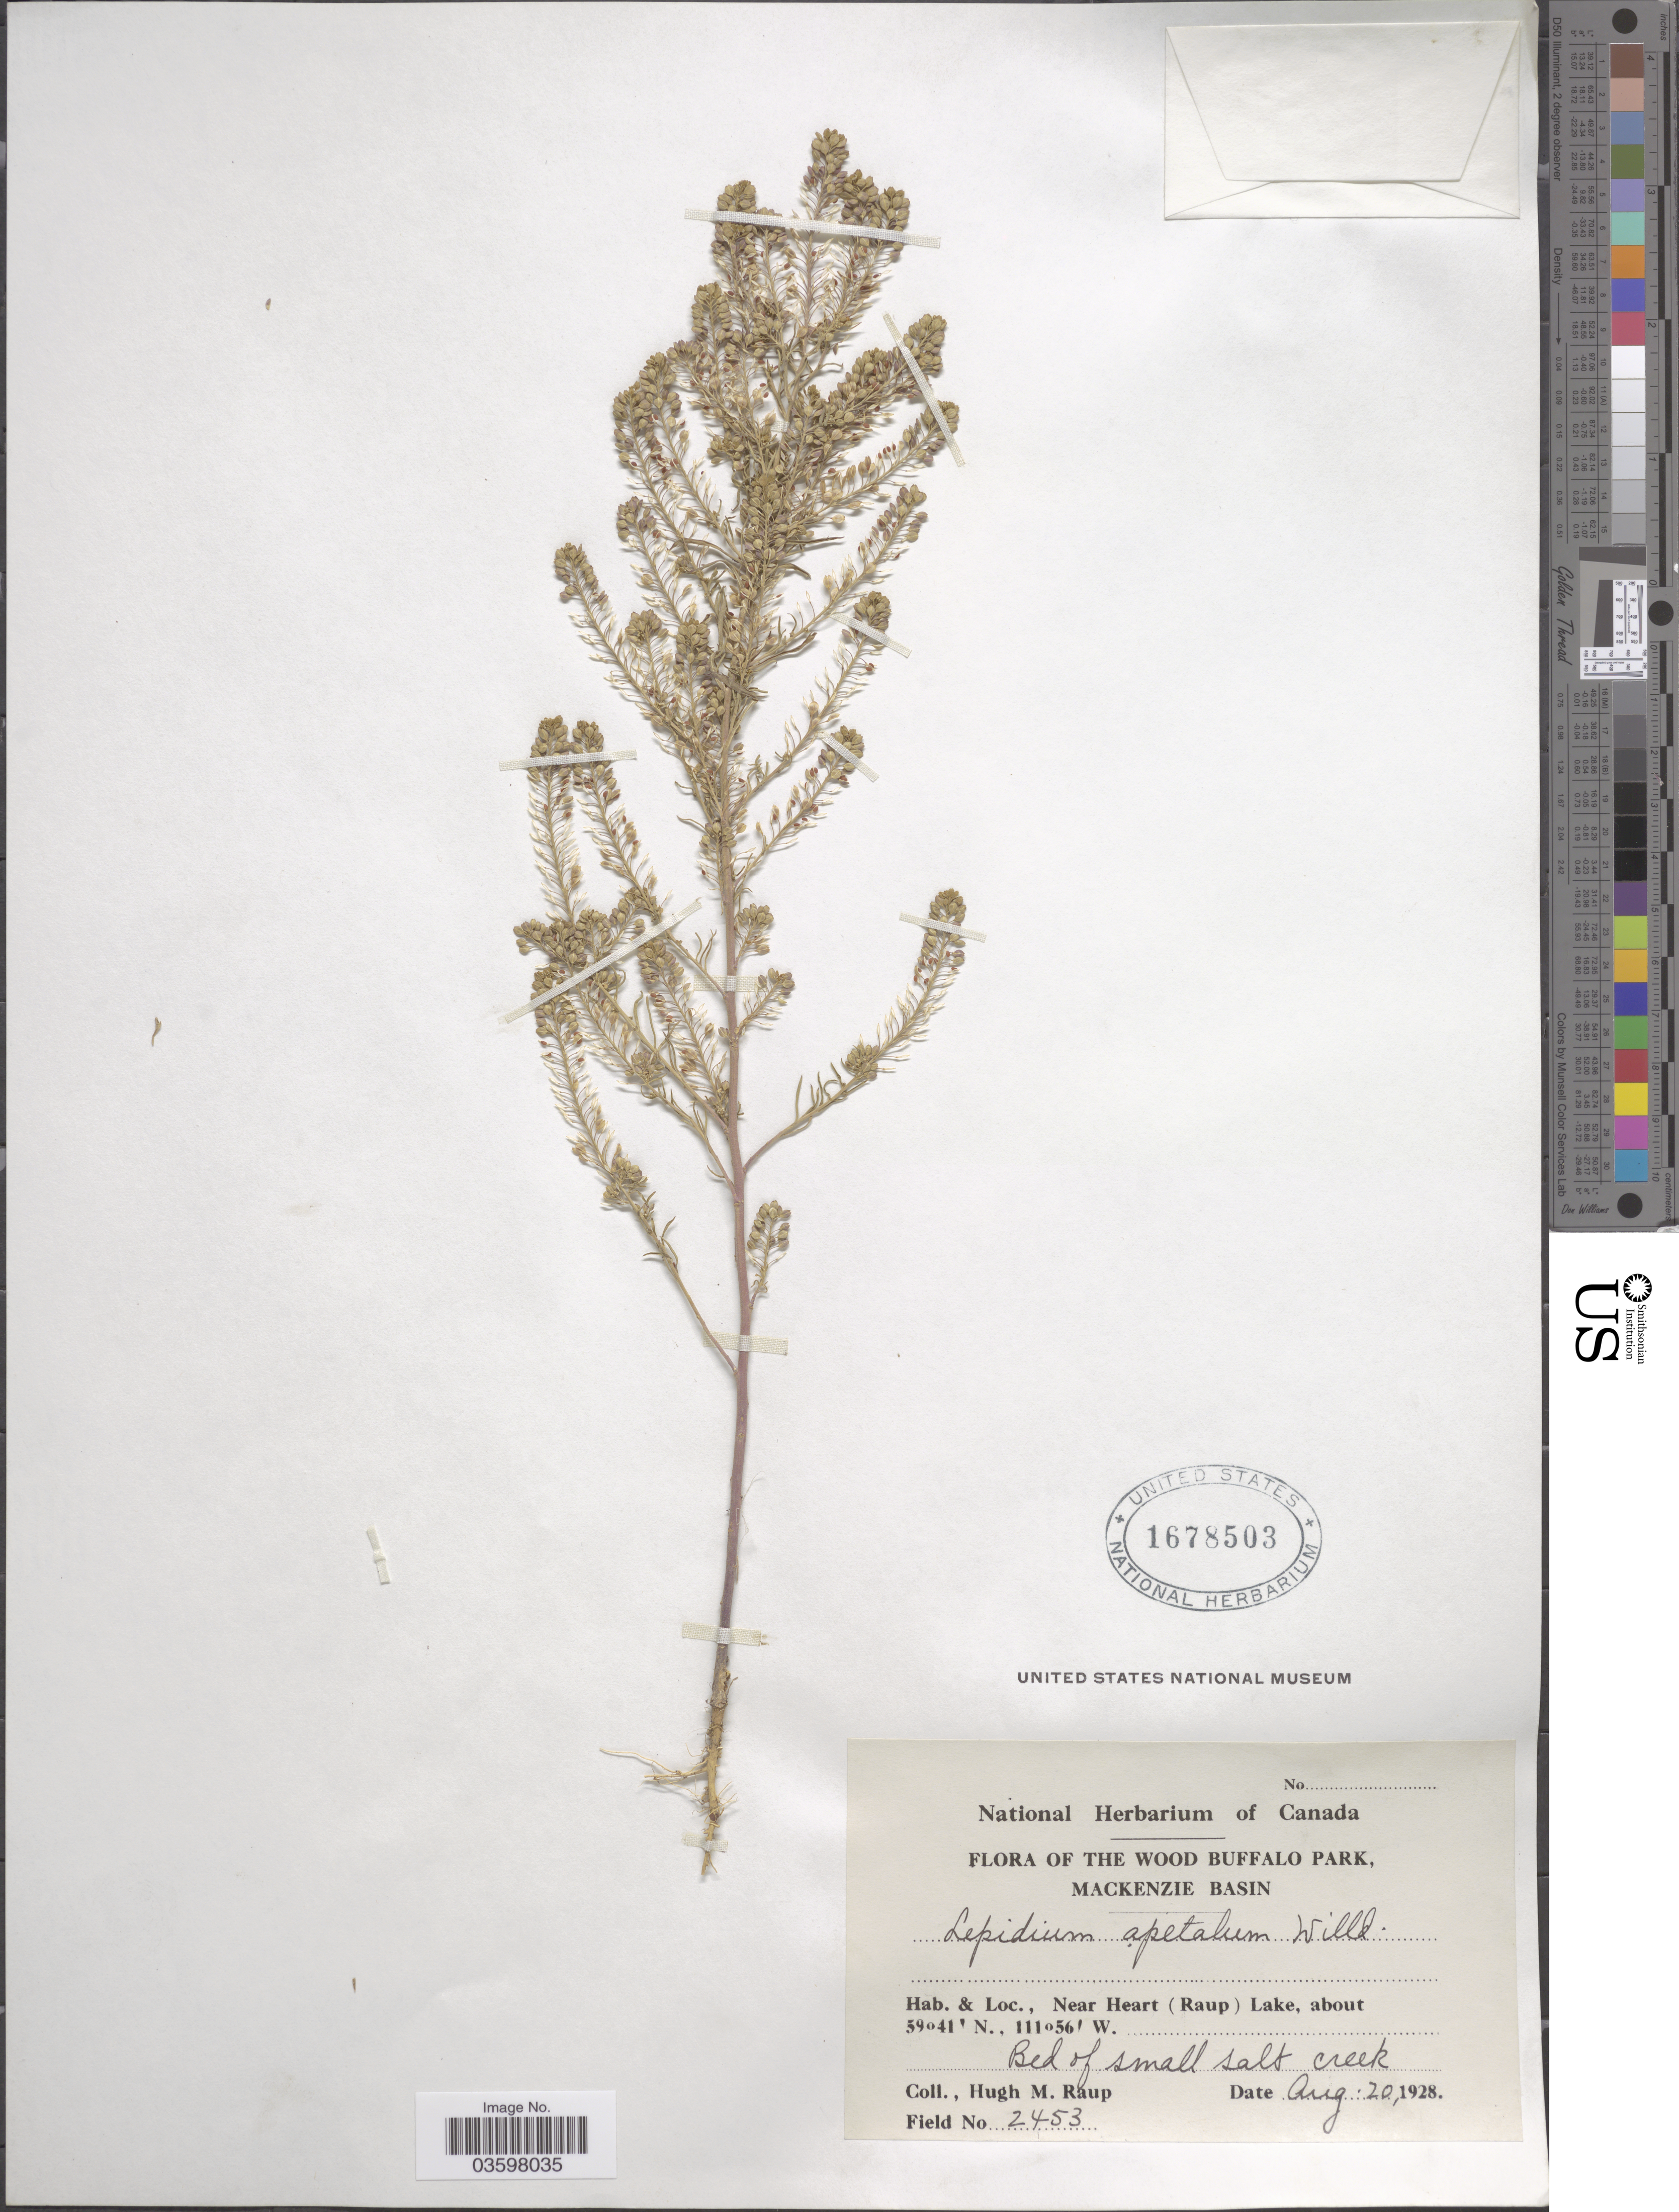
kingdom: Plantae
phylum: Tracheophyta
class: Magnoliopsida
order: Brassicales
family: Brassicaceae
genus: Lepidium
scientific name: Lepidium densiflorum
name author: Schrad.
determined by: Al-Shehbaz, I. A., (MO), Missouri Botanical Garden (UNITED STATES)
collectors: H. Raup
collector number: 2453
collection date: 1928-08-20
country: Canada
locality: The Wood Buffalo Park, Mackenzie Basin. Near Heart (Raup) Lake.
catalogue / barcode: US 1678503